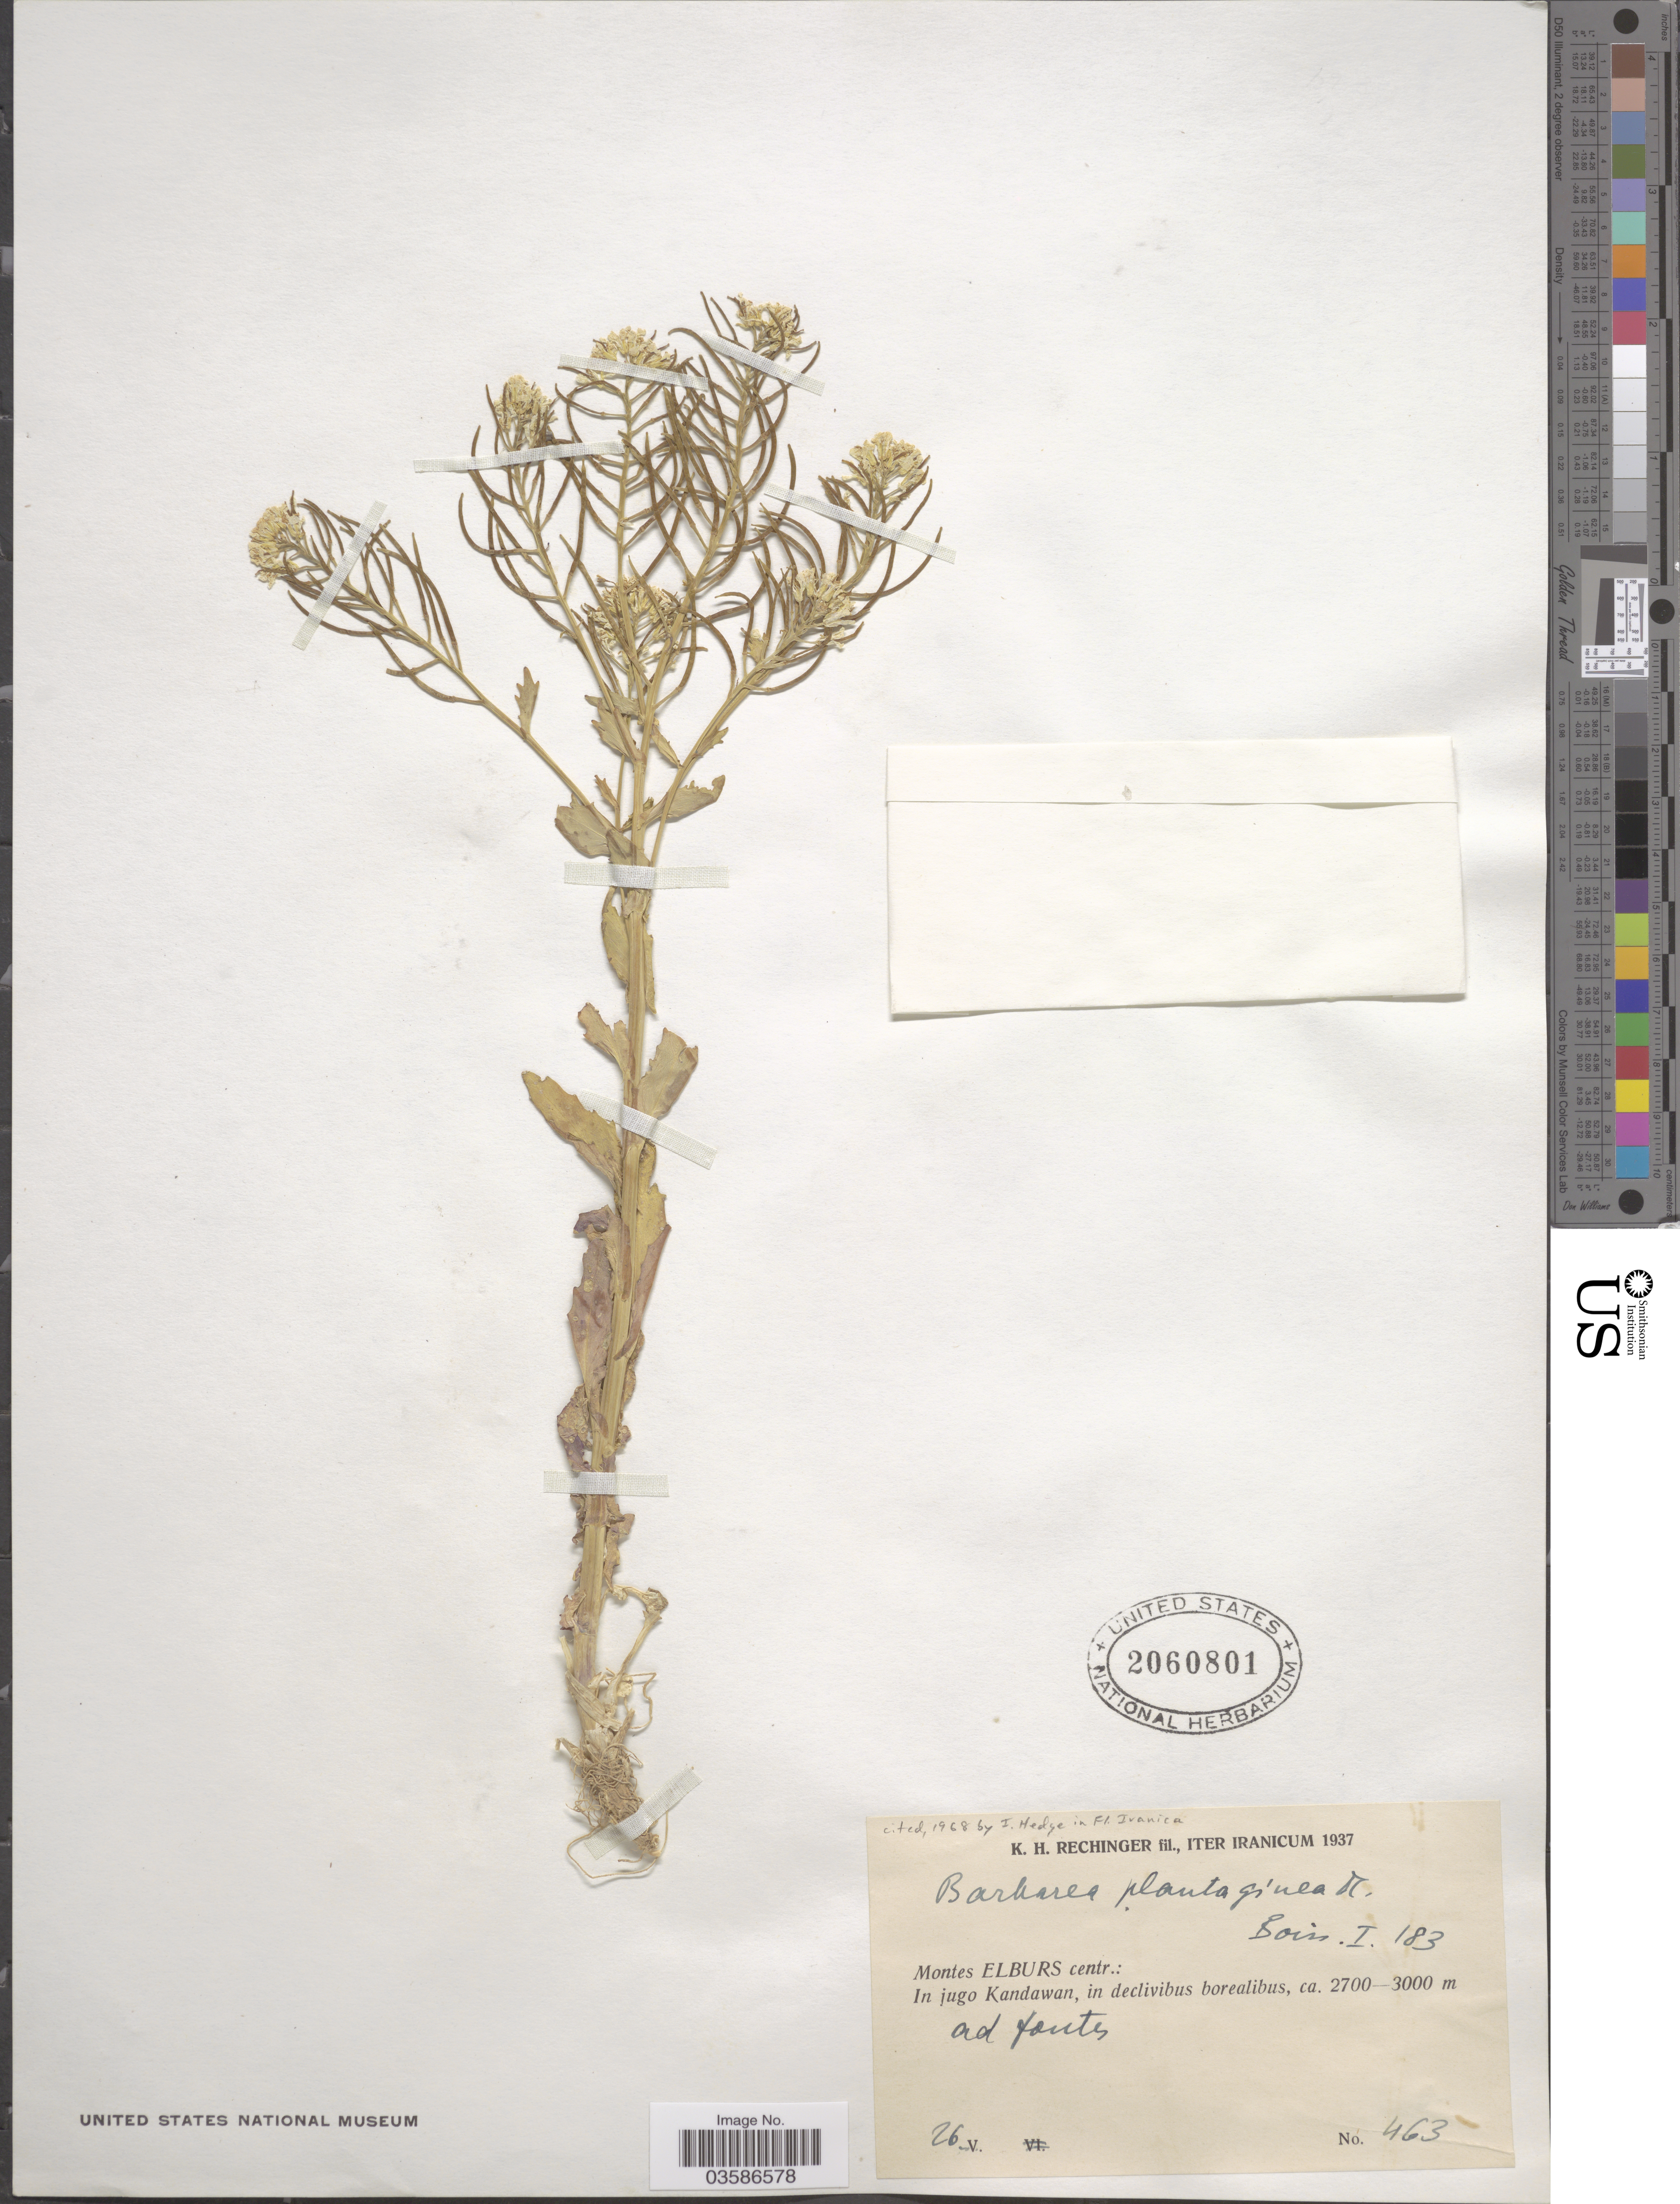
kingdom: Plantae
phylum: Tracheophyta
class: Magnoliopsida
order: Brassicales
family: Brassicaceae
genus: Barbarea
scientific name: Barbarea plantaginea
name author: DC.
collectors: K. H. Rechinger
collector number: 463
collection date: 1937-05-26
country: Iran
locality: Montes Elburs centr.: In jugo Kandawan, in declivibus borealibus, ad fontes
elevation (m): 2700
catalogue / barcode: US 2060801